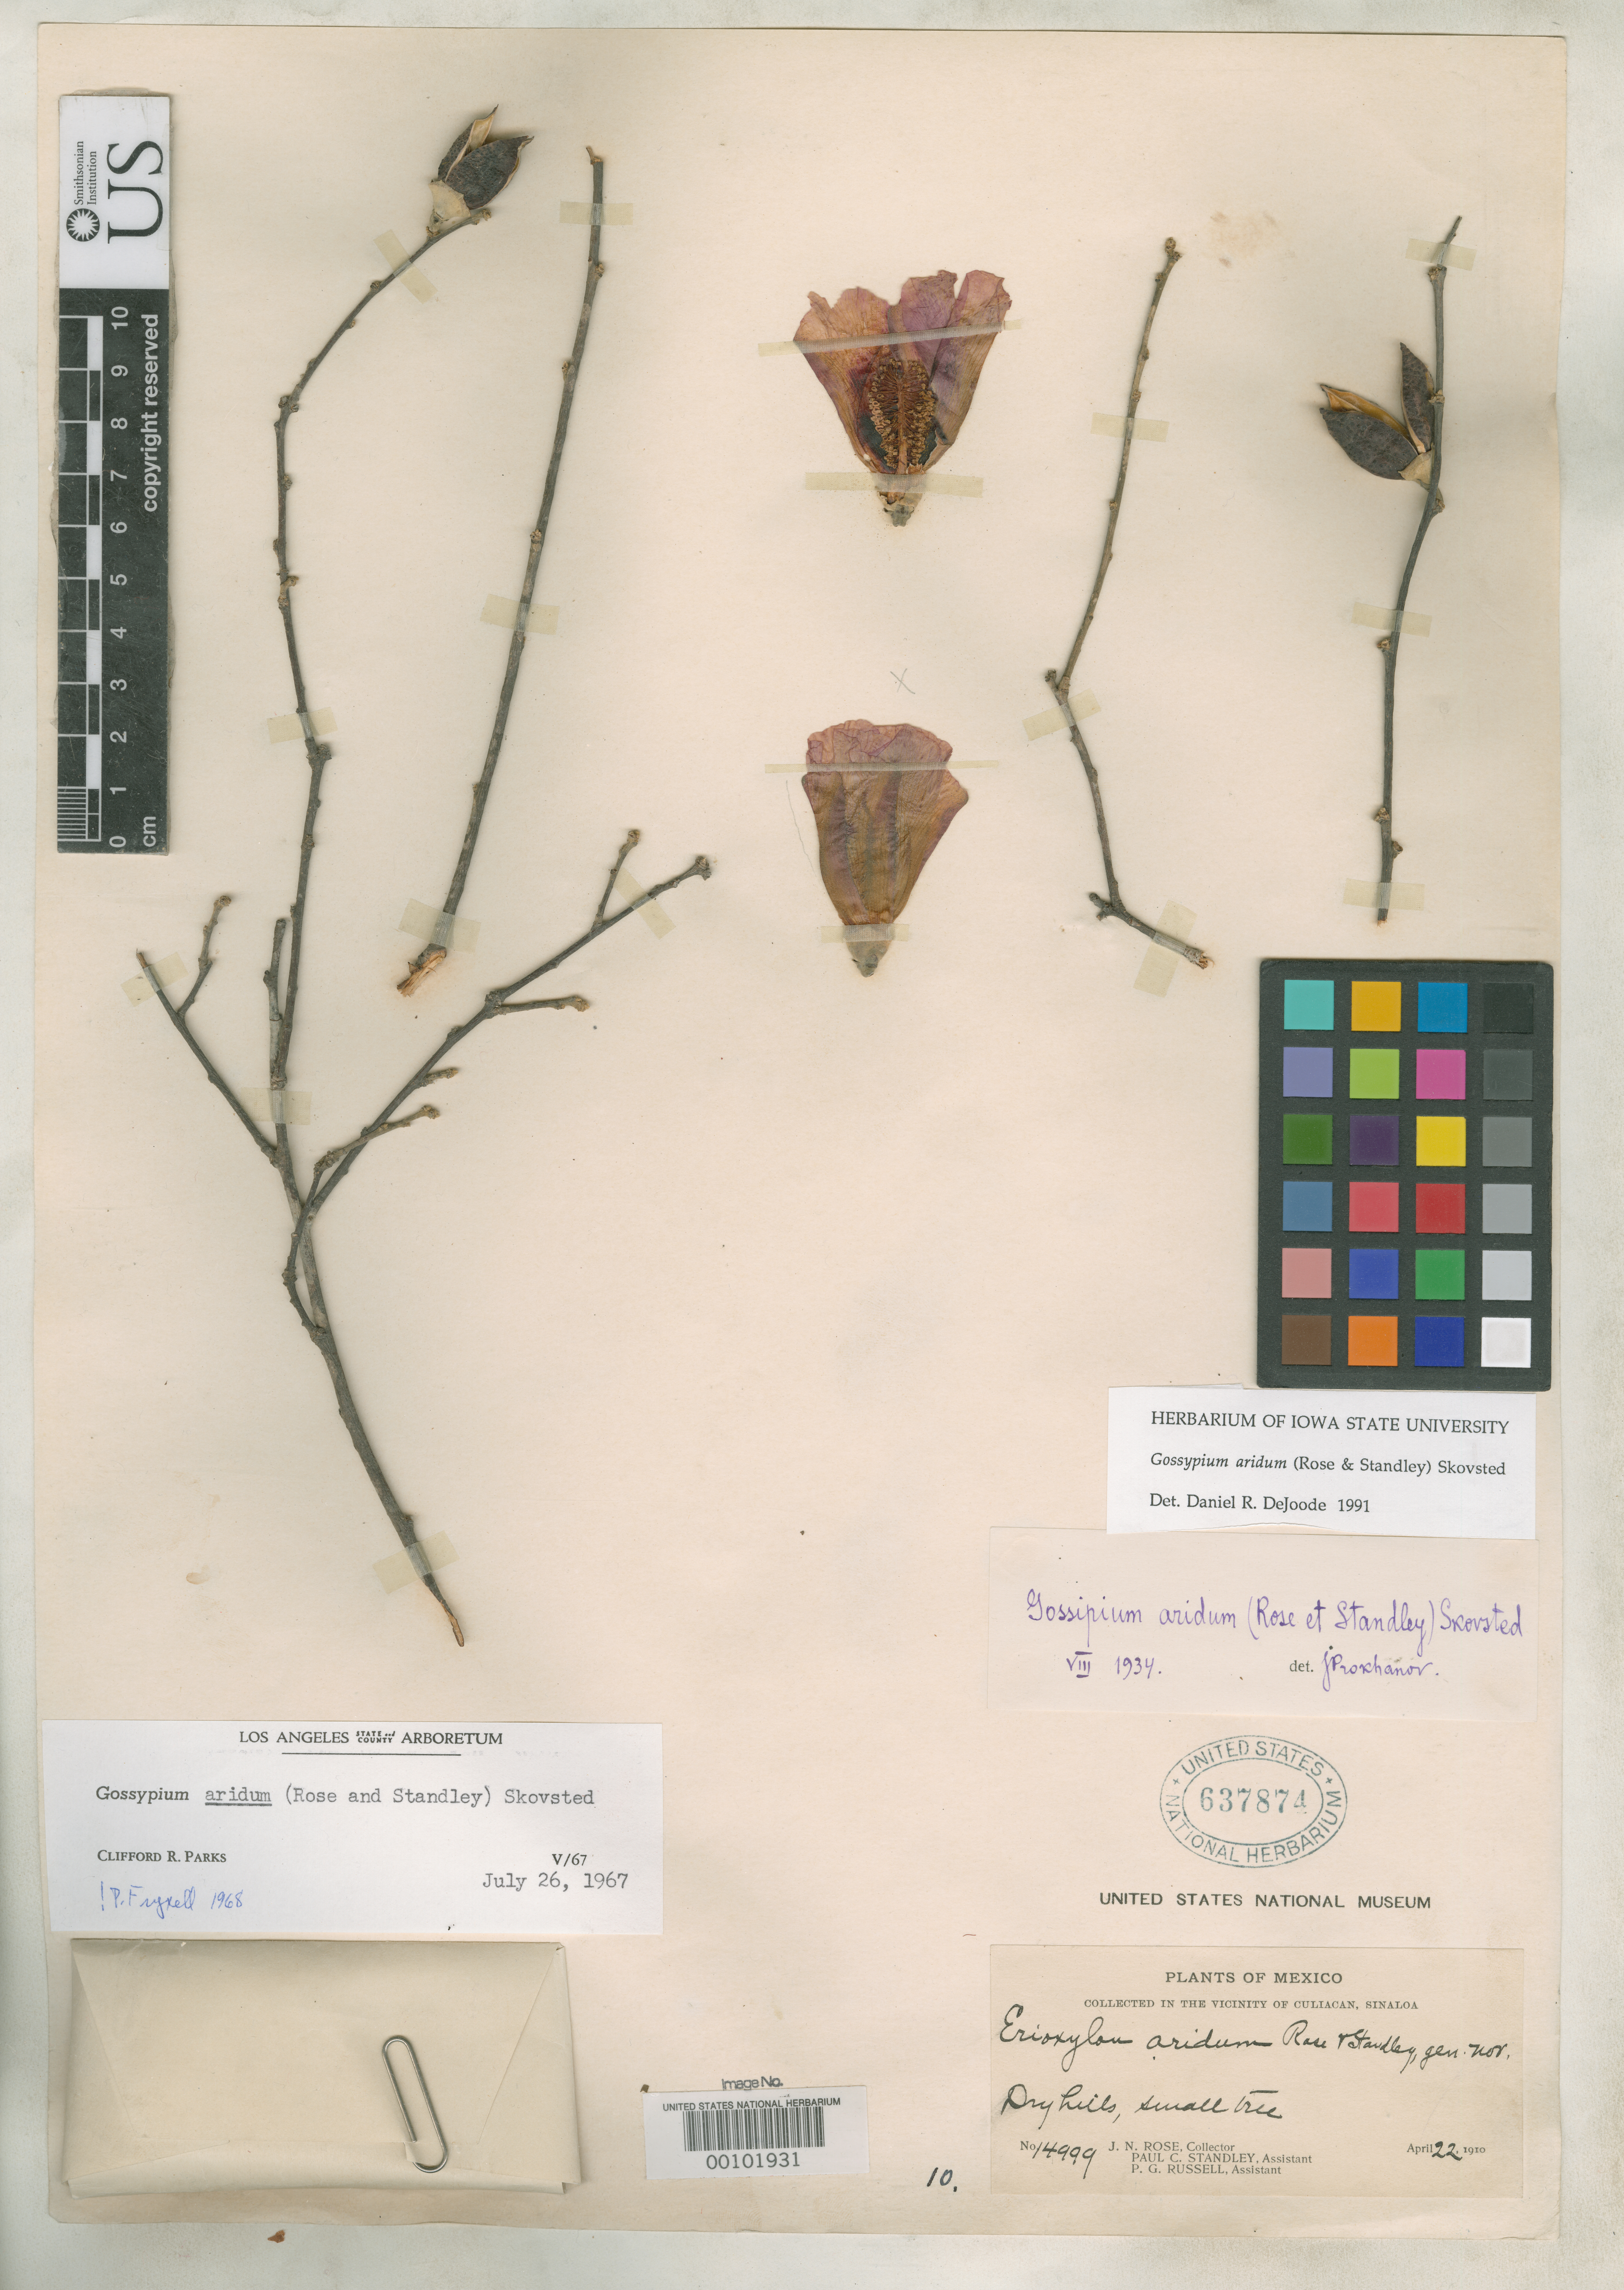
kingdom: Plantae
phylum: Tracheophyta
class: Magnoliopsida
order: Malvales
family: Malvaceae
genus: Erioxylum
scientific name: Erioxylum aridum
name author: Rose & Standl.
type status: Isotype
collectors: J. N. Rose, P. C. Standley & P. G. Russell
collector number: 14999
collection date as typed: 22 Apr 1910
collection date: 1910-04-22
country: Mexico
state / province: Sinaloa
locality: Vicinity of Culiacan, Sinaloa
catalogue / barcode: US 637874